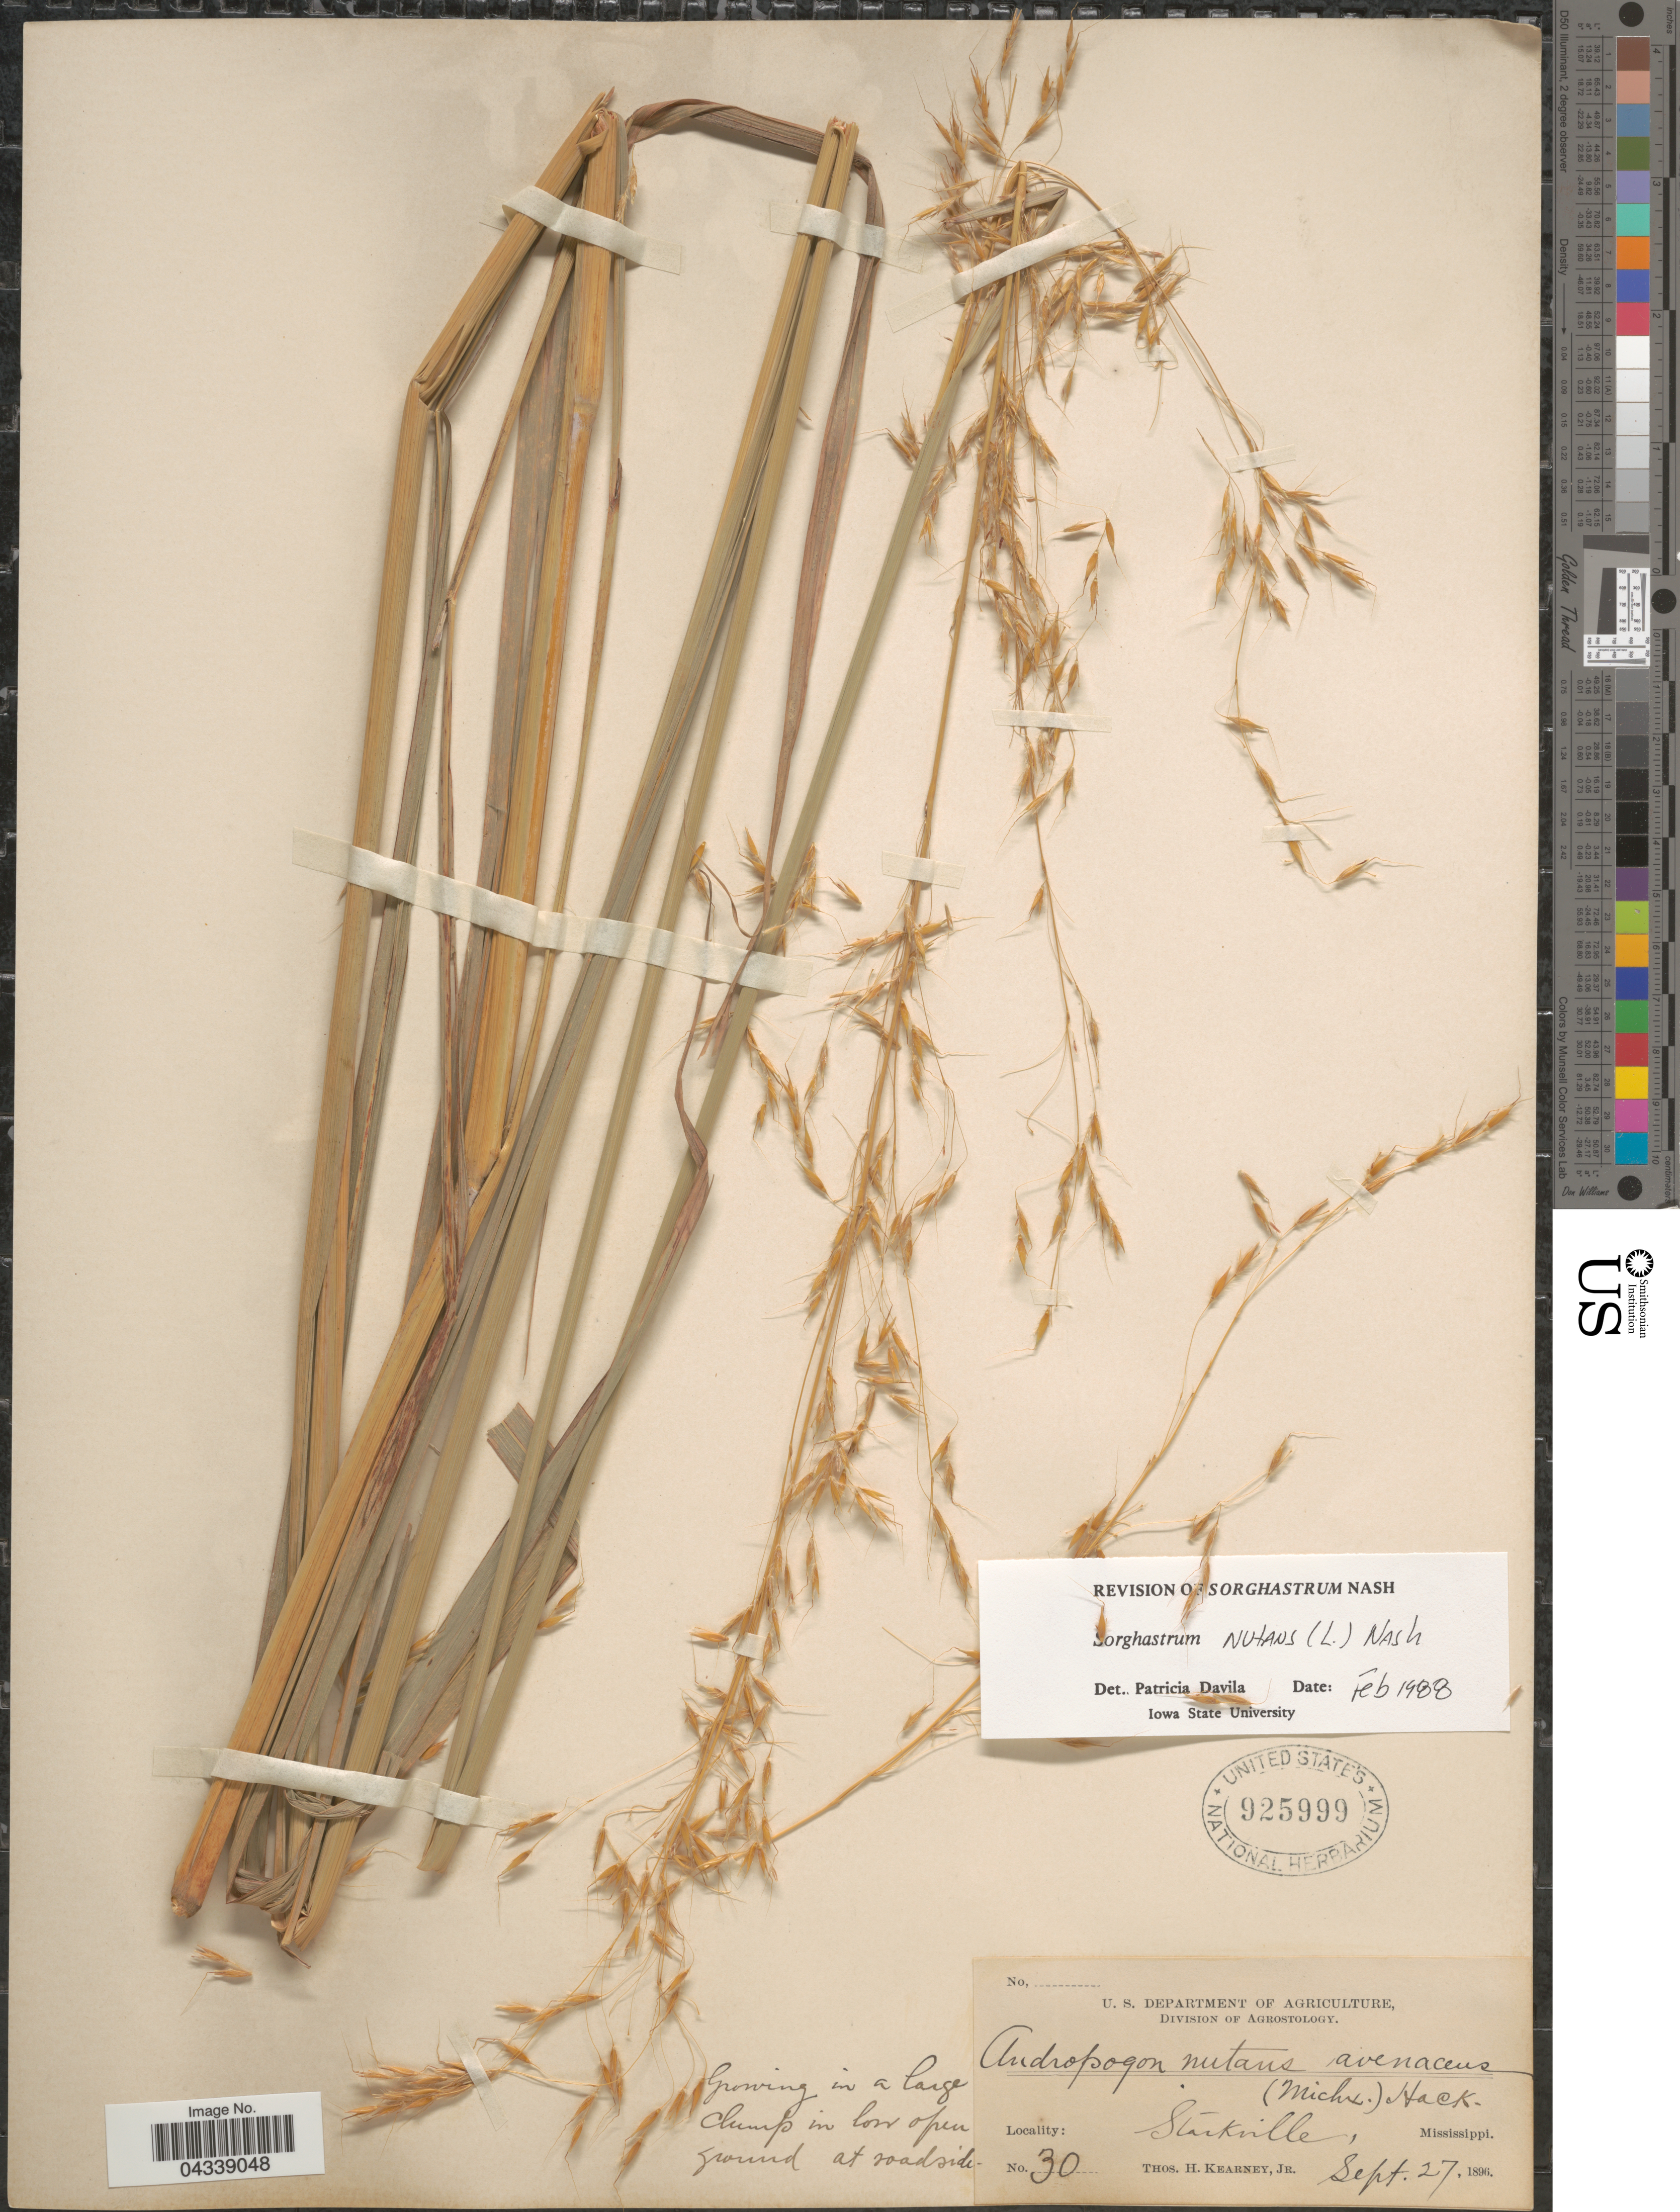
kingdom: Plantae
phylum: Tracheophyta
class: Liliopsida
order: Poales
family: Poaceae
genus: Sorghastrum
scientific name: Sorghastrum nutans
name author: (L.) Nash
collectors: T. H. Kearney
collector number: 30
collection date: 1896-09-27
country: United States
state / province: Mississippi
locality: Starkville. In a large clump in low open ground at roadside.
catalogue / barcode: US 925999